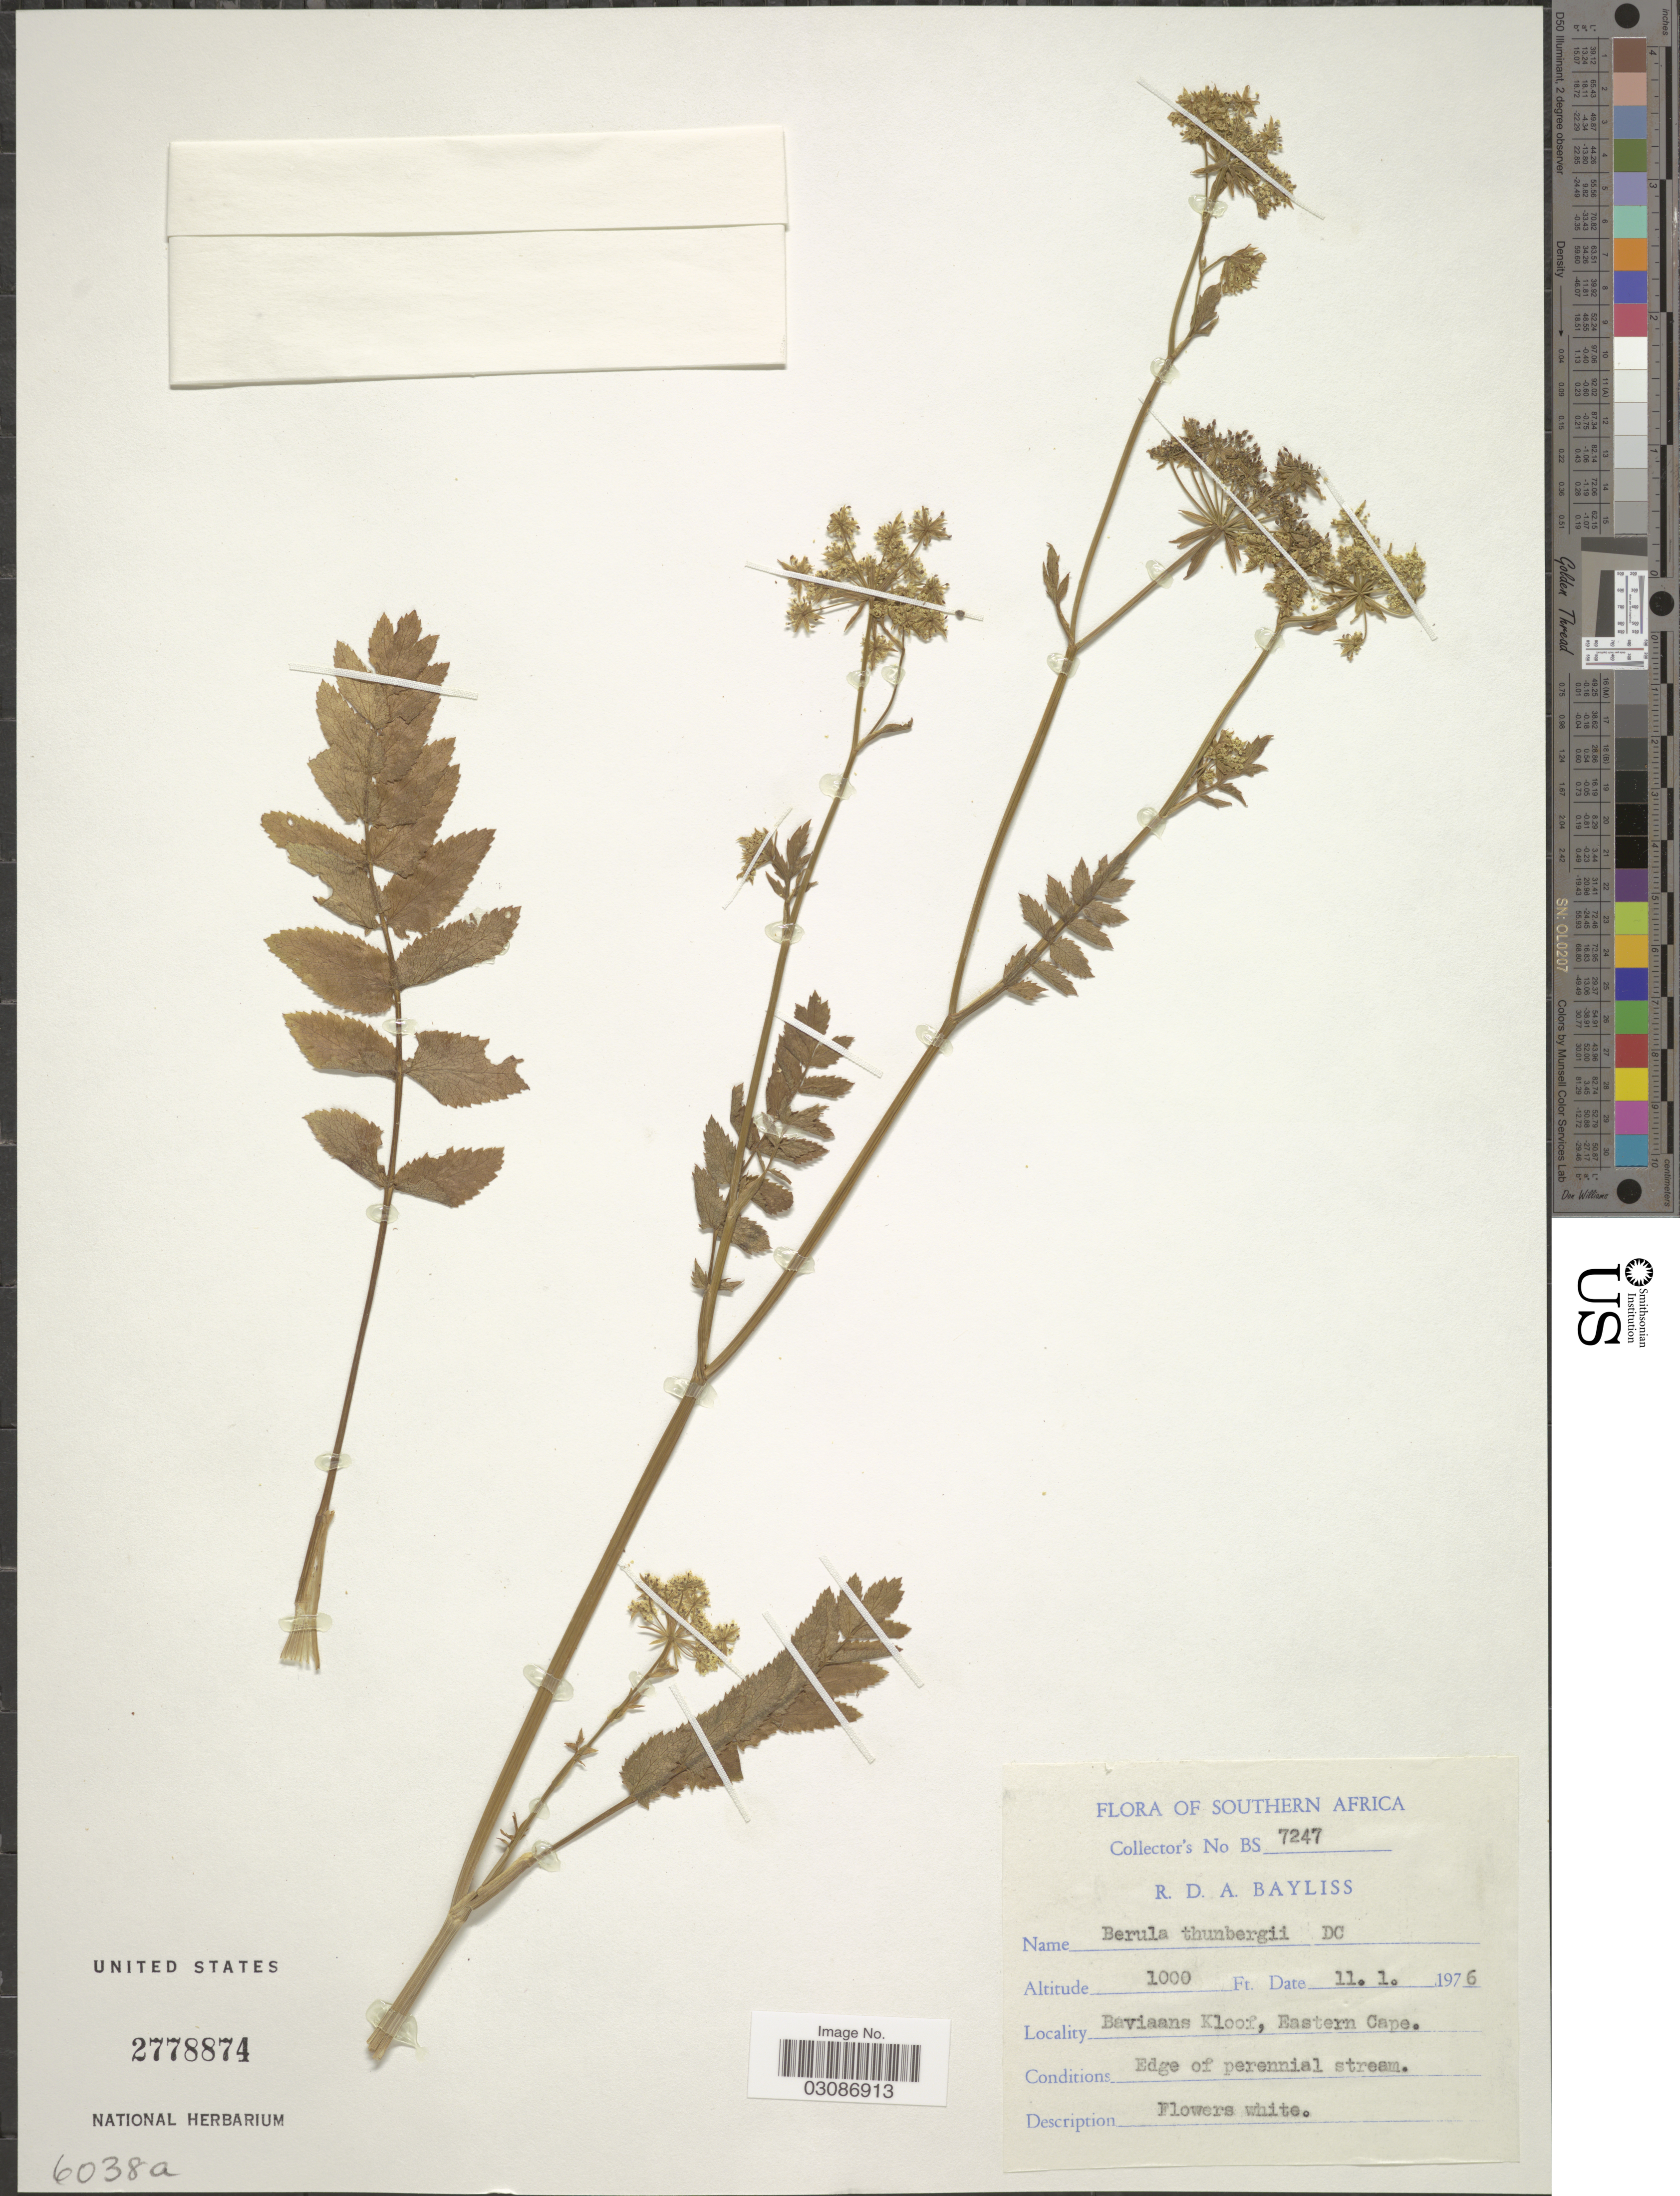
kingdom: Plantae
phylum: Tracheophyta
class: Magnoliopsida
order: Apiales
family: Apiaceae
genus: Berula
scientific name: Berula thunbergii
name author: (DC.) H. Wolff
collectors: R. Bayliss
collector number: BS 7247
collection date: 1976-01-11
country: South Africa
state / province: Eastern Cape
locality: Southern Africa. Baviaans Kloof.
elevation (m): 305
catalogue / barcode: US 2778874